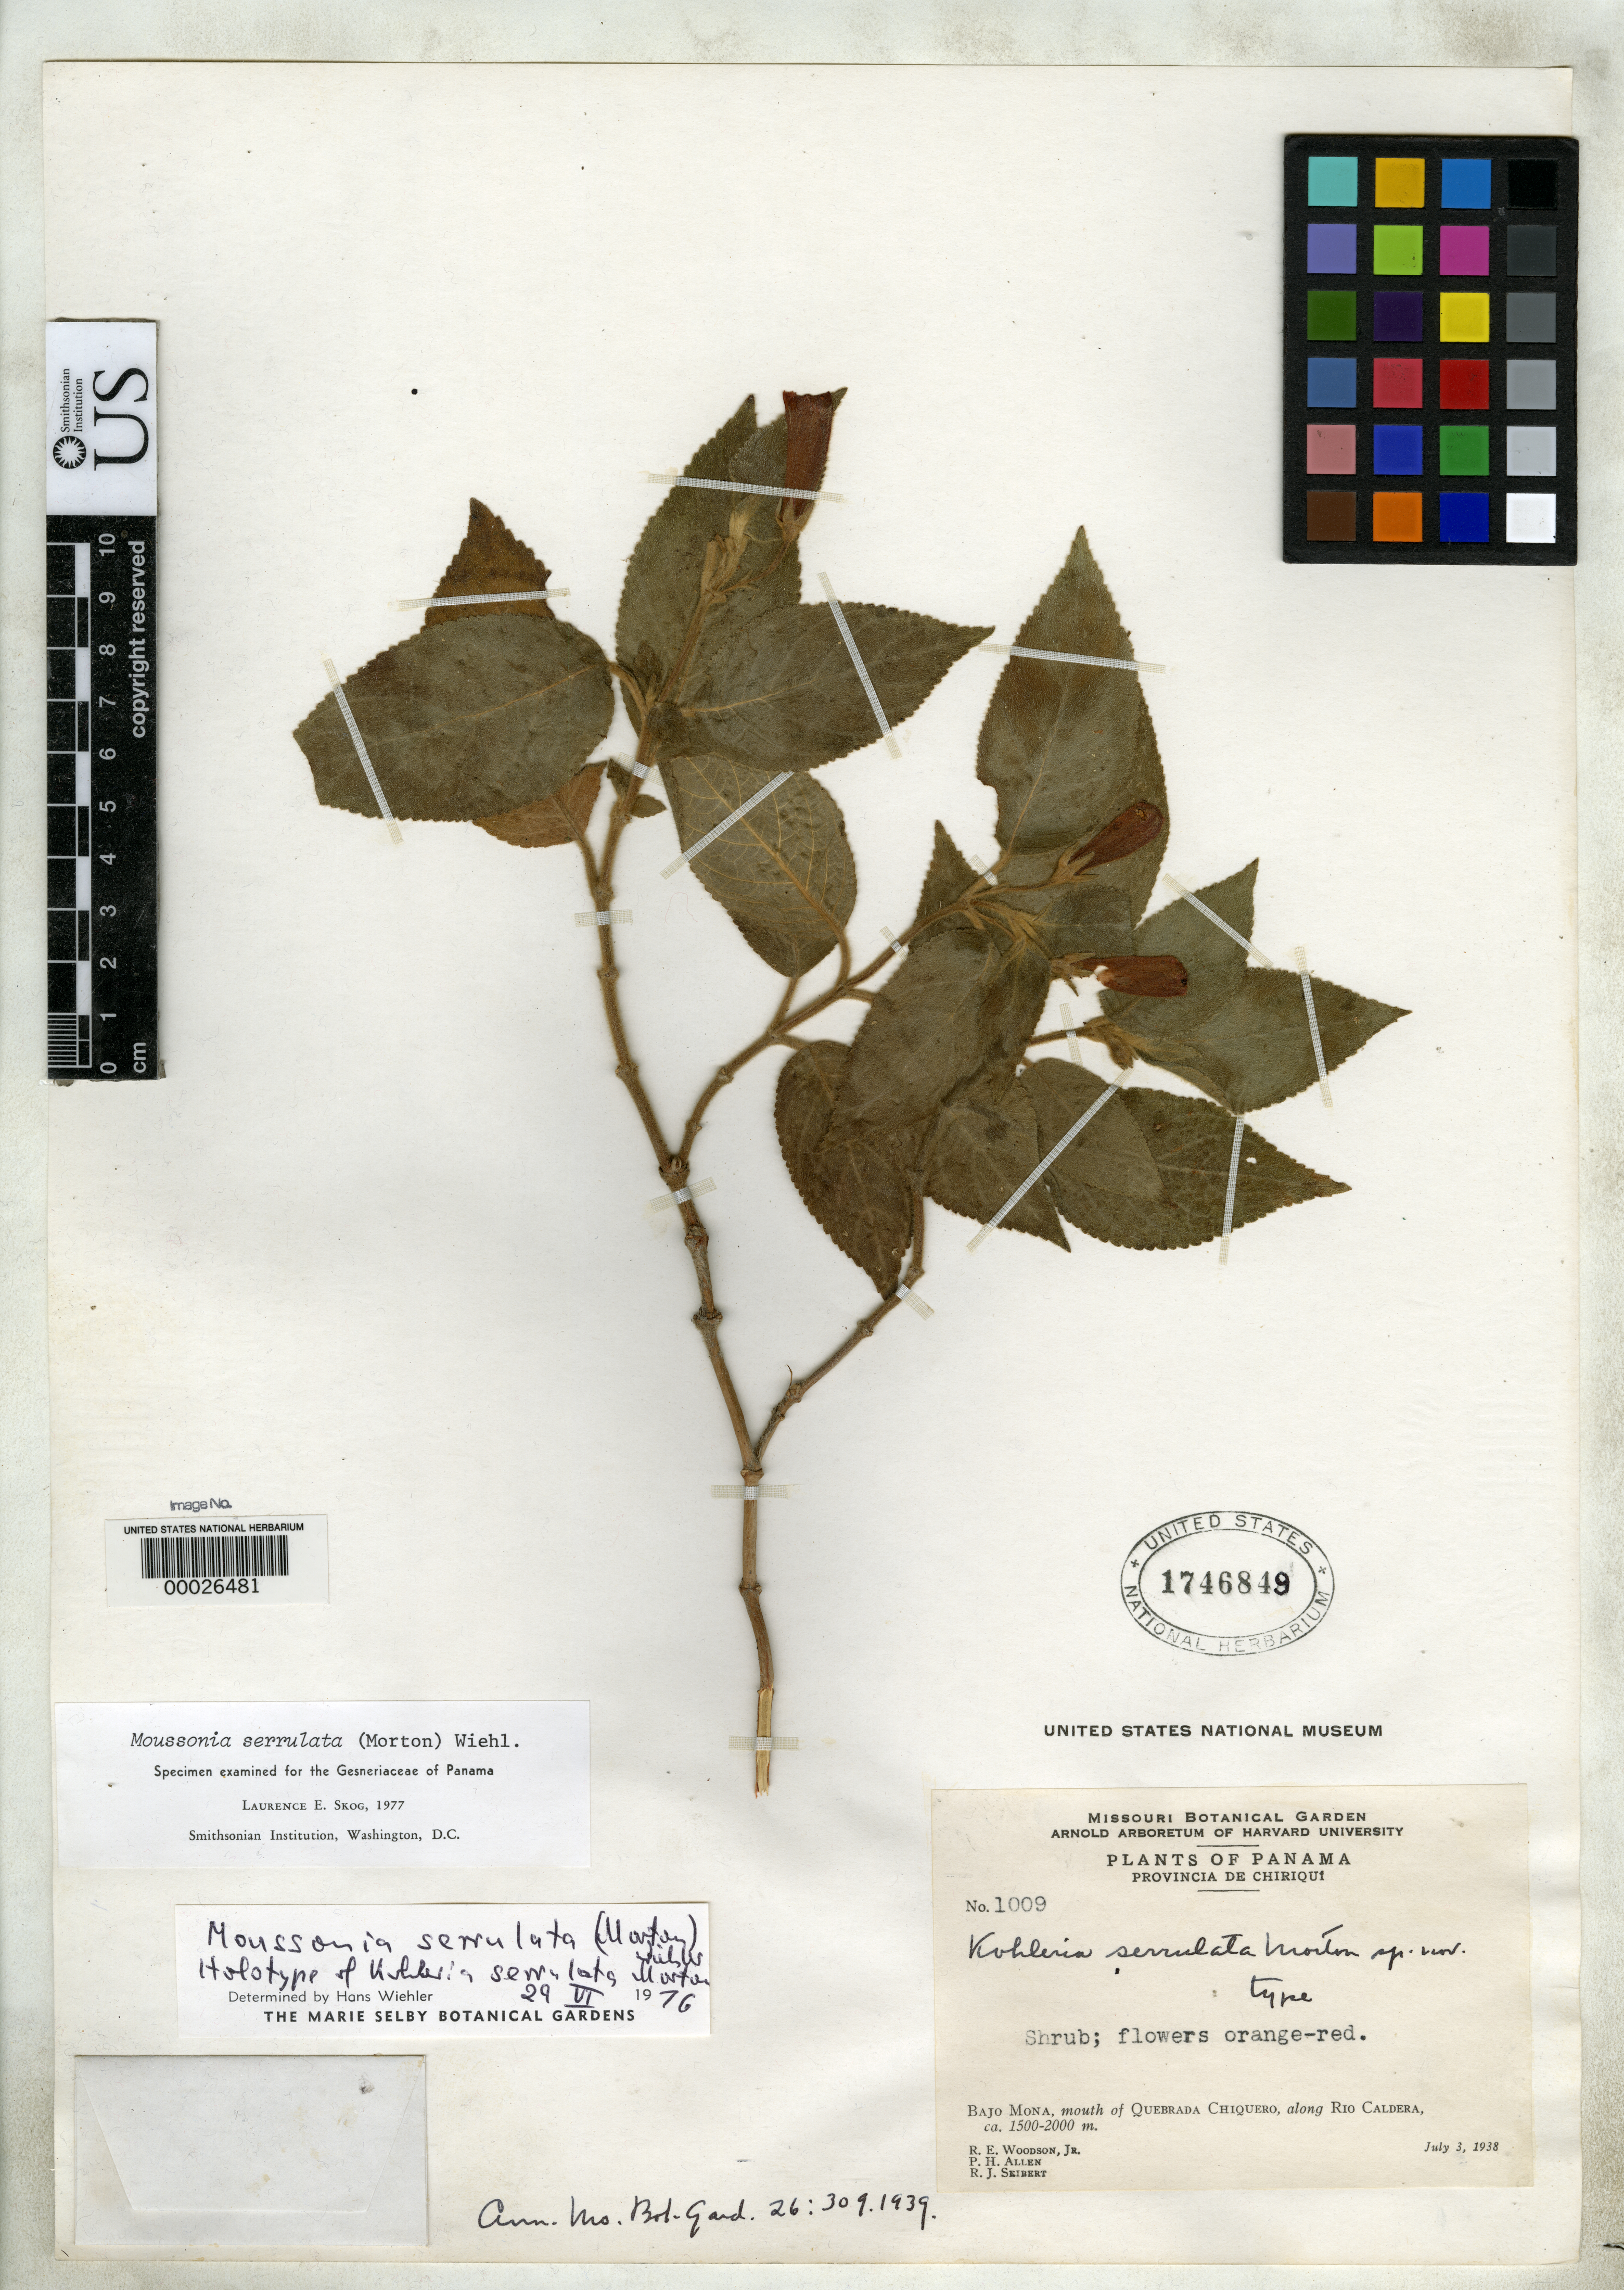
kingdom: Plantae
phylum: Tracheophyta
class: Magnoliopsida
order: Lamiales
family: Gesneriaceae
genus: Kohleria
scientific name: Kohleria serrulata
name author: C.V. Morton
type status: Holotype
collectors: R. E. Woodson, P. H. Allen & R. J. Seibert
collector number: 1009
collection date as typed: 03 Jul 1938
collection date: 1938-07-03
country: Panama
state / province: Chiriquí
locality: Bajo Mona, mouth of Quebrada Chiquero, along Rio Caldera.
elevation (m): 1500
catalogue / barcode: US 1746849